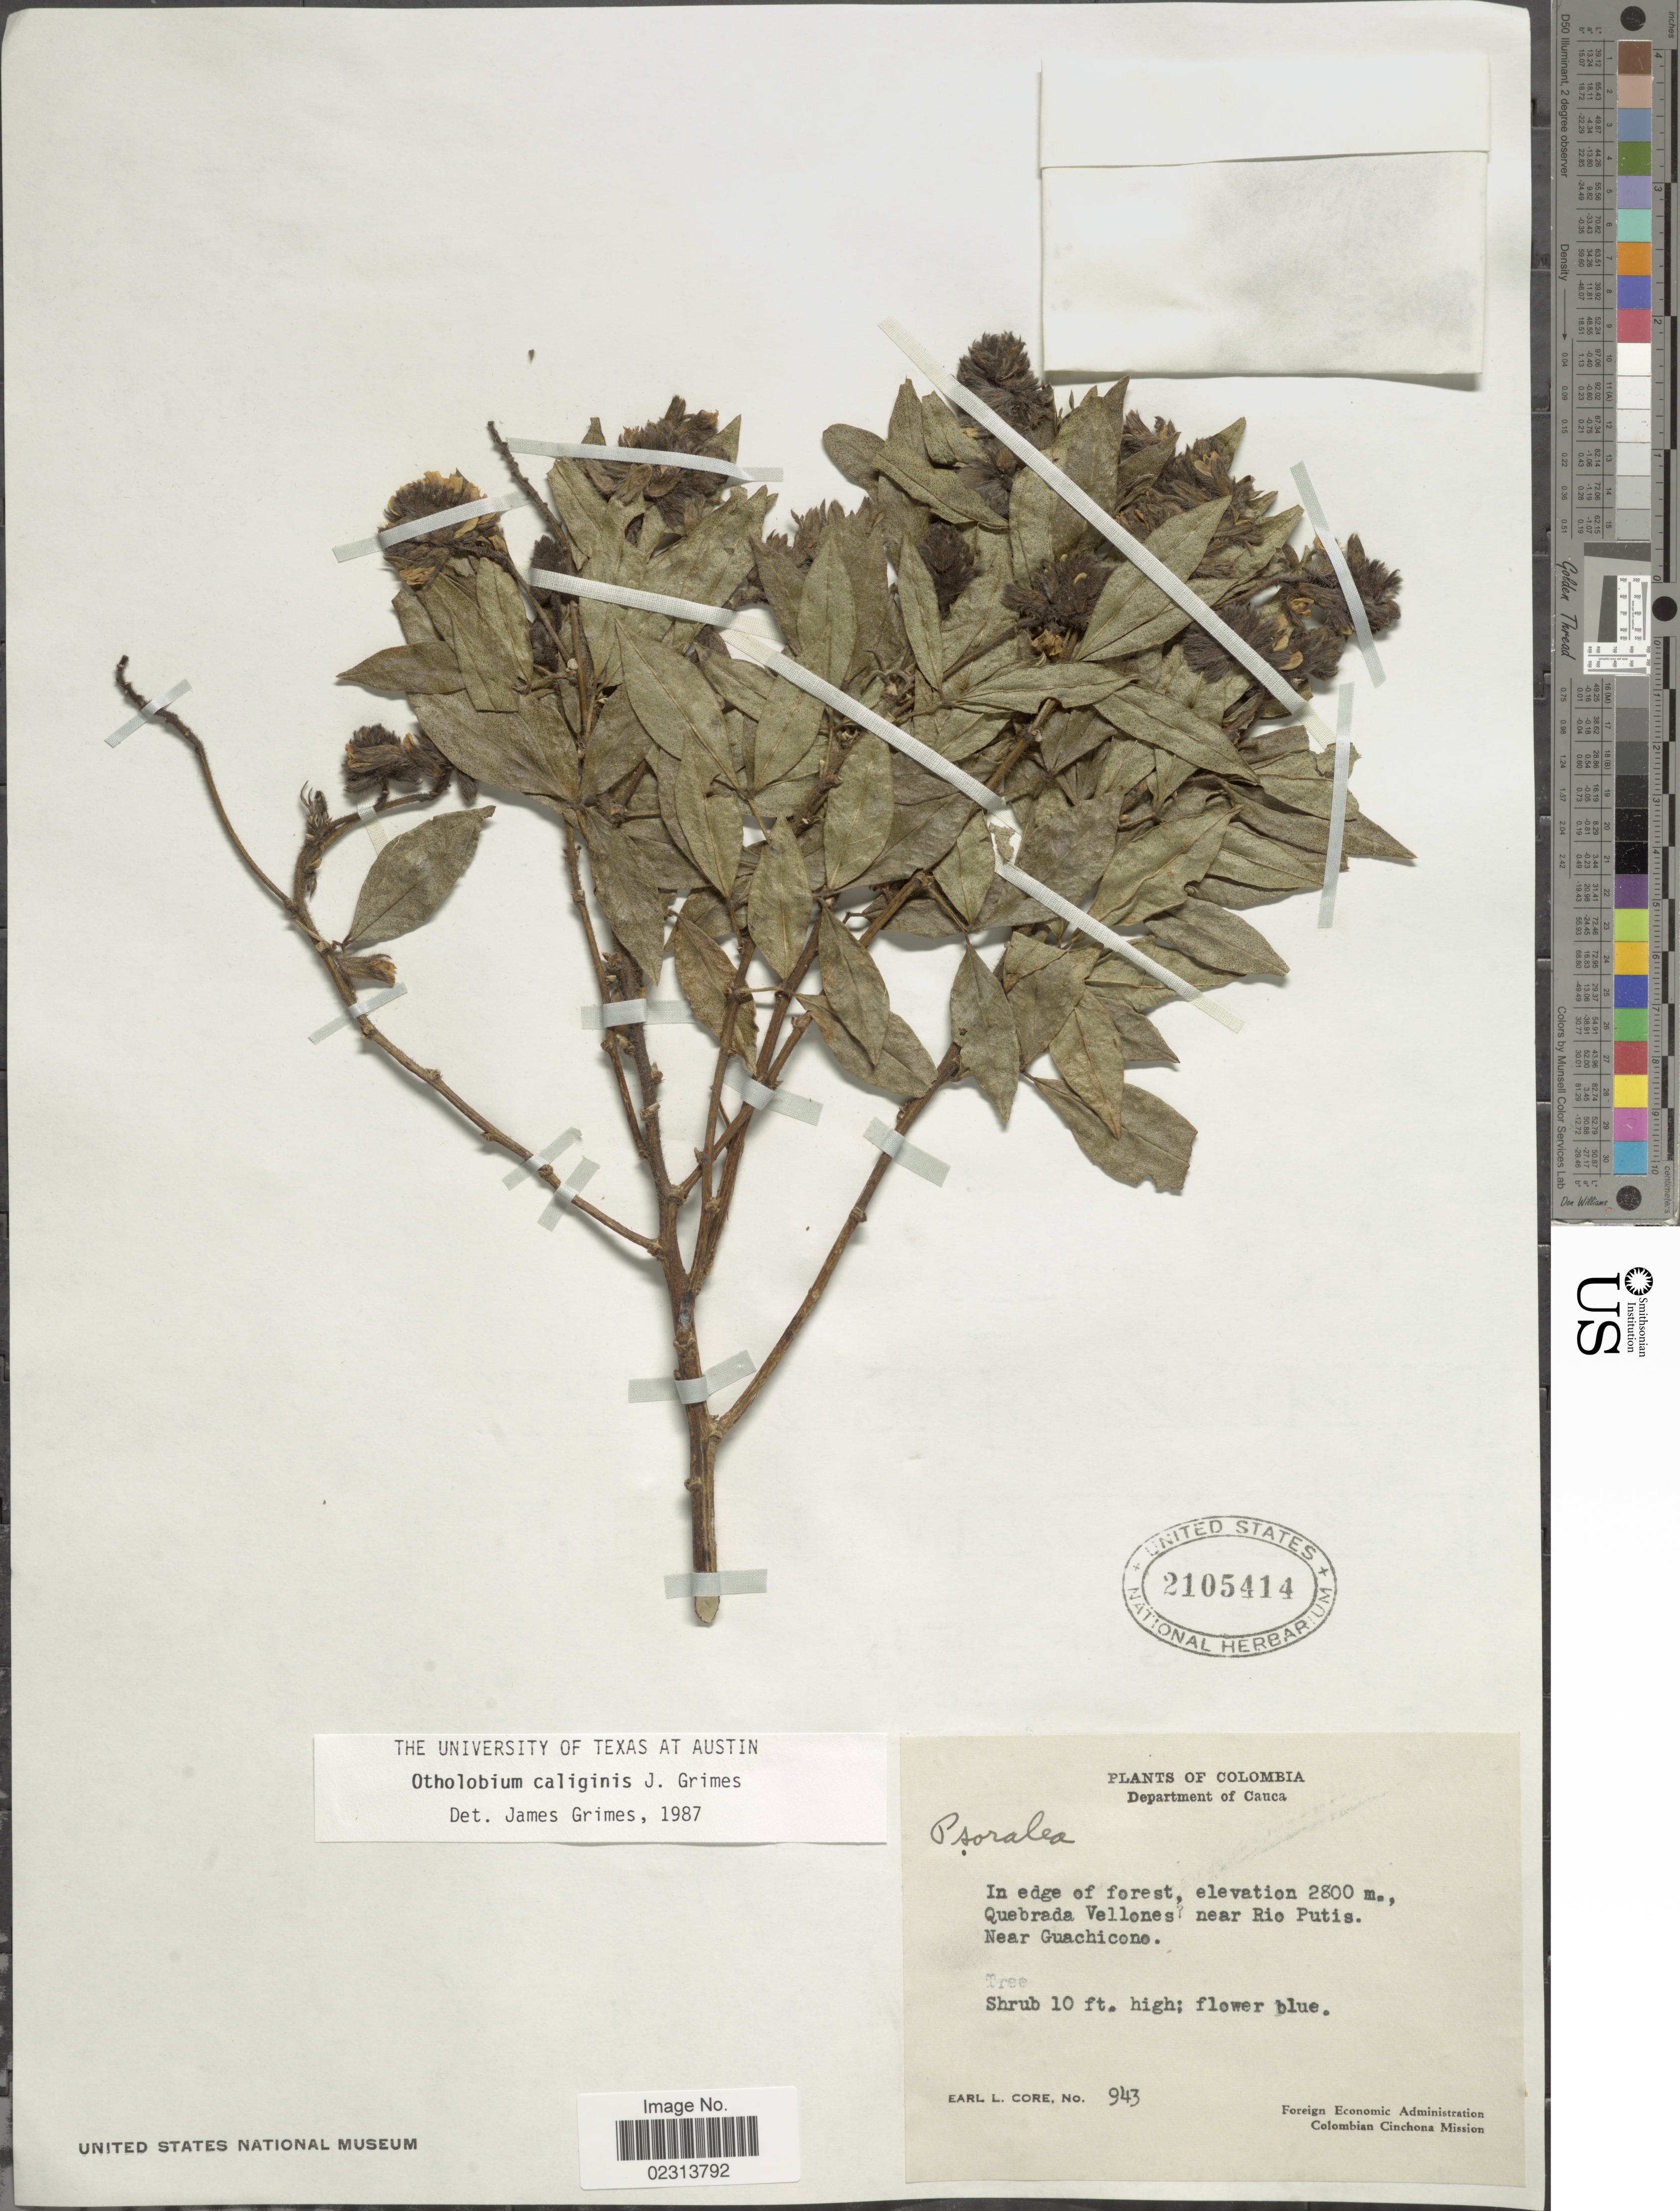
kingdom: Plantae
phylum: Tracheophyta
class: Magnoliopsida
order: Fabales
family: Fabaceae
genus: Otholobium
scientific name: Otholobium caliginis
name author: J.W. Grimes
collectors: E. L. Core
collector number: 943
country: Colombia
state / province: Cauca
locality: Department of Cauca, In edge of forest, Quebrada Vellones, near Rio Putis, Near Guachicono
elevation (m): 2800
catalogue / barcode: US 2105414